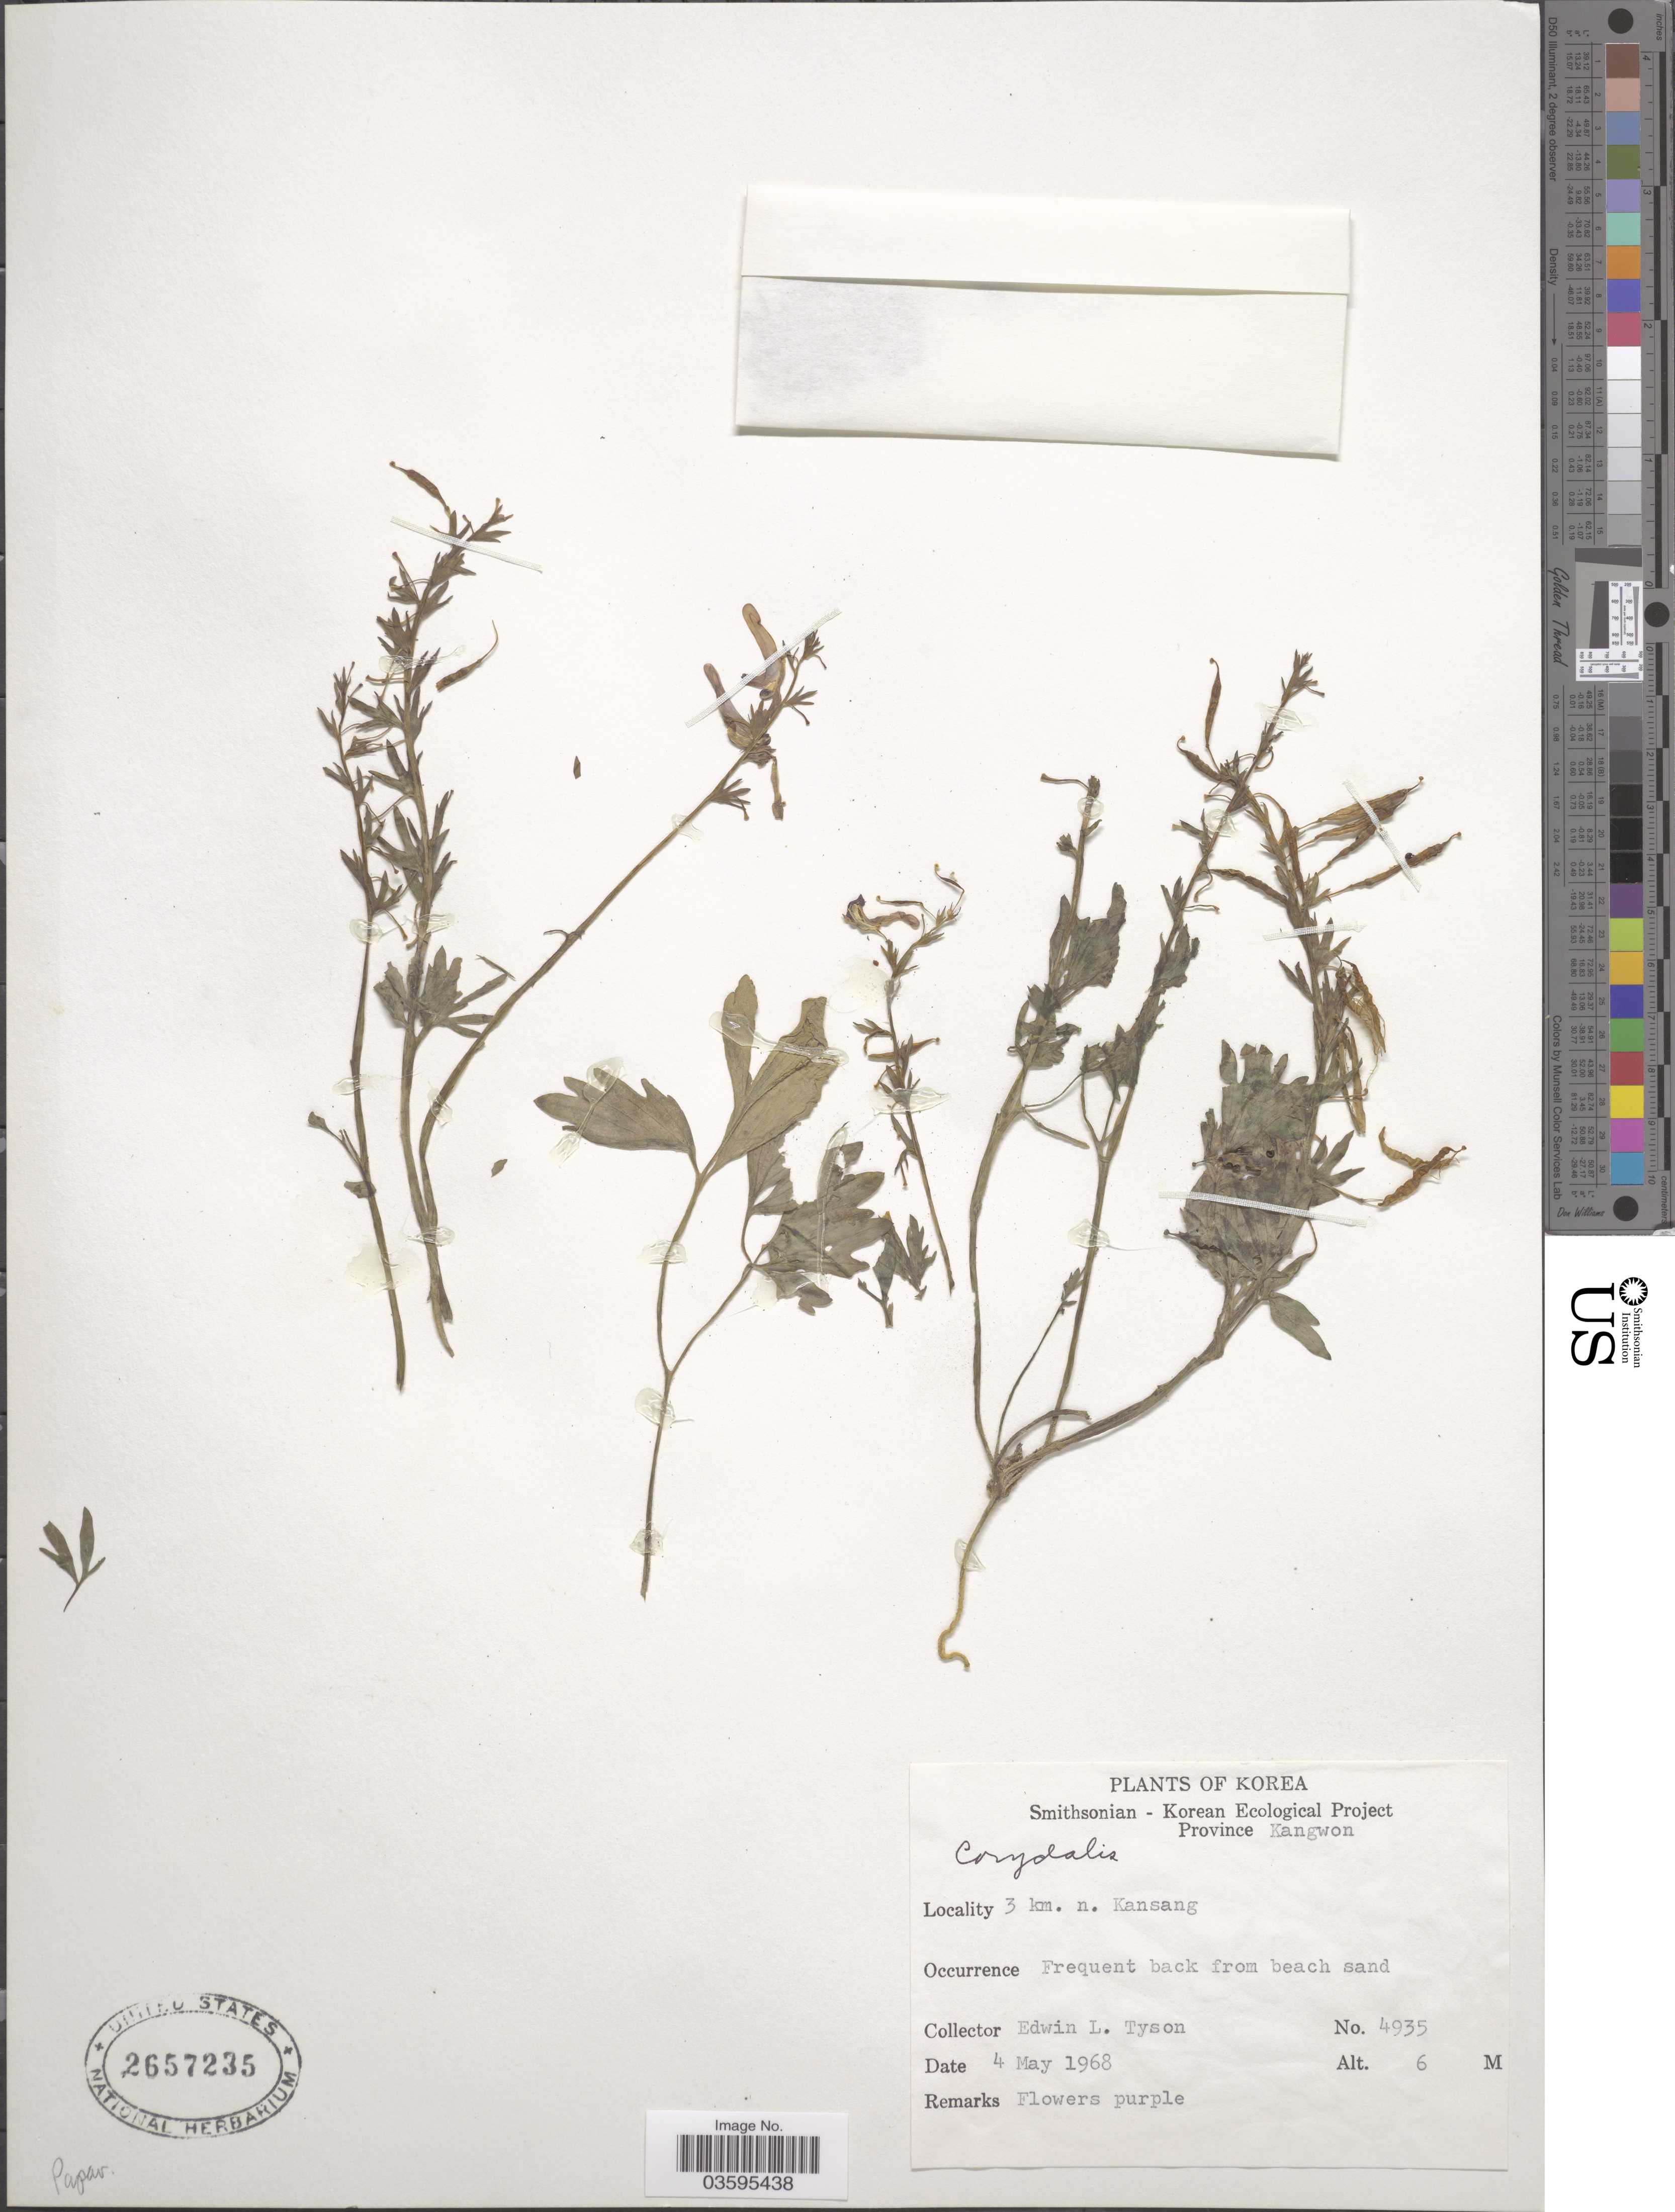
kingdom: Plantae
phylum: Tracheophyta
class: Magnoliopsida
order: Ranunculales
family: Papaveraceae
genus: Corydalis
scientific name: Corydalis sp.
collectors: E. L. Tyson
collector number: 4935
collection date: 1968-05-04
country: North Korea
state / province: Kangwon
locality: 3 km. n. Kansang.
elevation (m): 6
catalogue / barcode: US 2657235